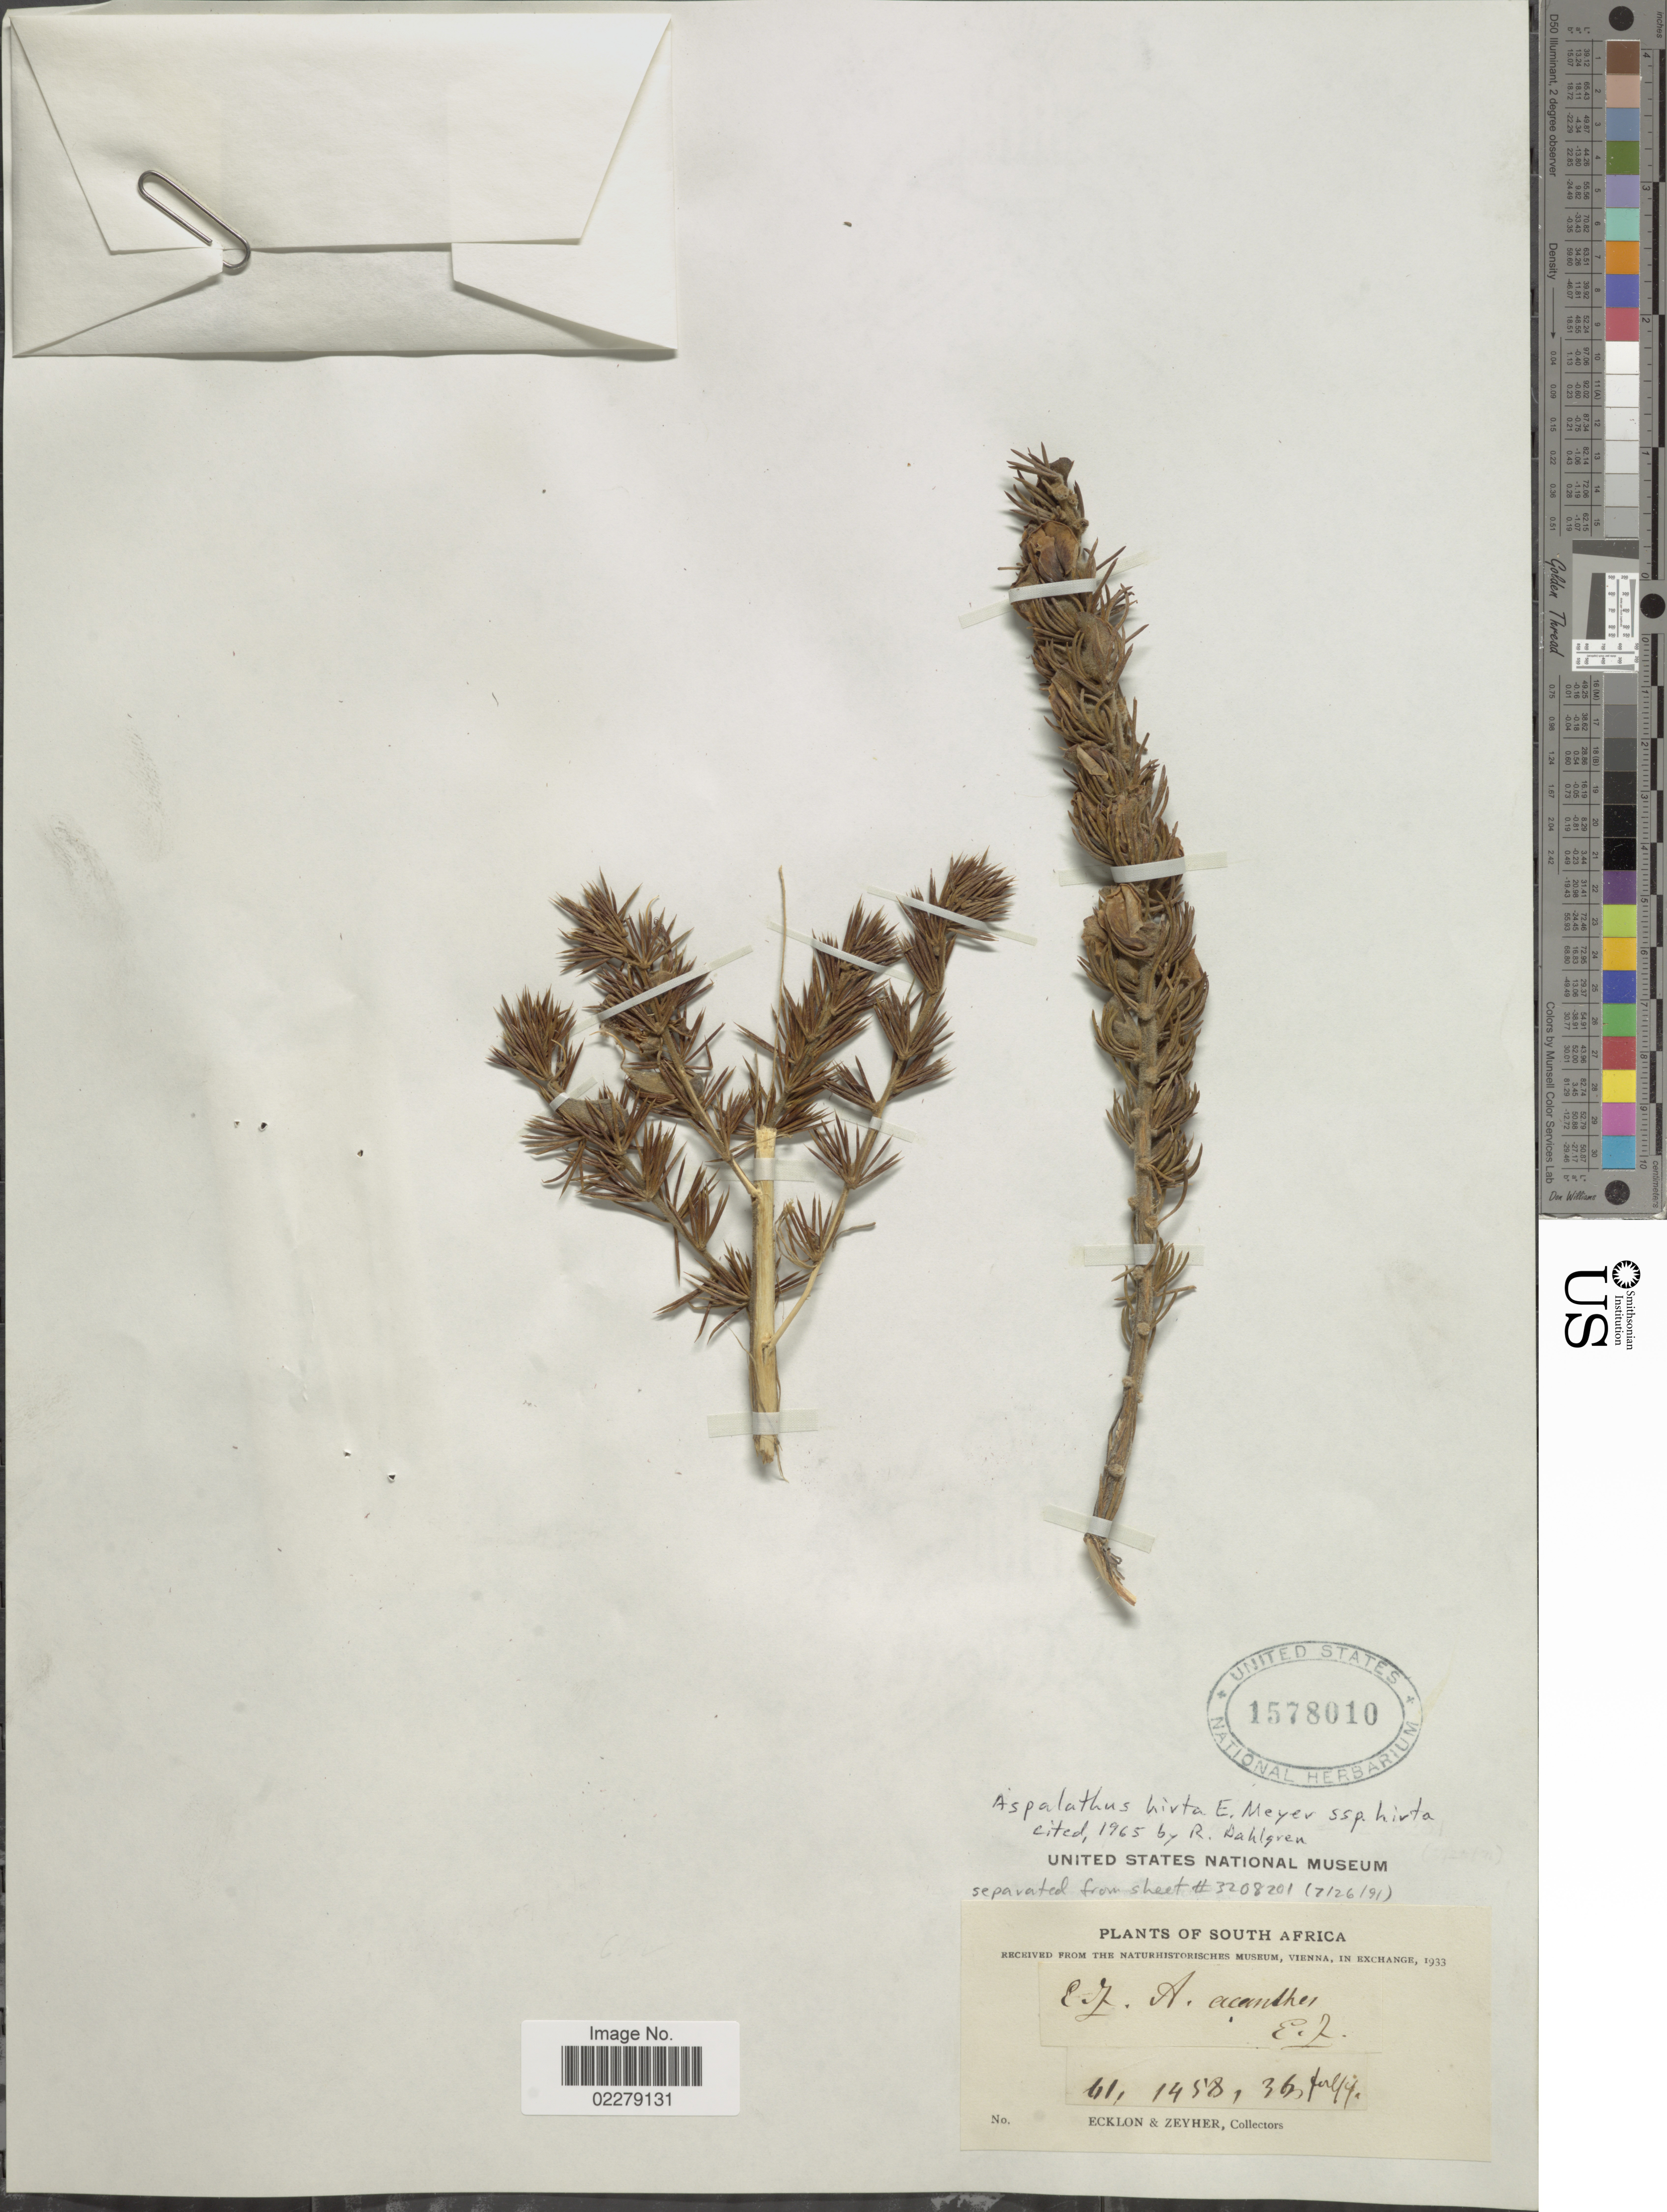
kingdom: Plantae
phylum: Tracheophyta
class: Magnoliopsida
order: Fabales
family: Fabaceae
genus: Aspalathus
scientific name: Aspalathus hirta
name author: E. Mey.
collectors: -. Ecklon & -. Zeyher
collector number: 61/1458/36?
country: South Africa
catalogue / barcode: US 1578010